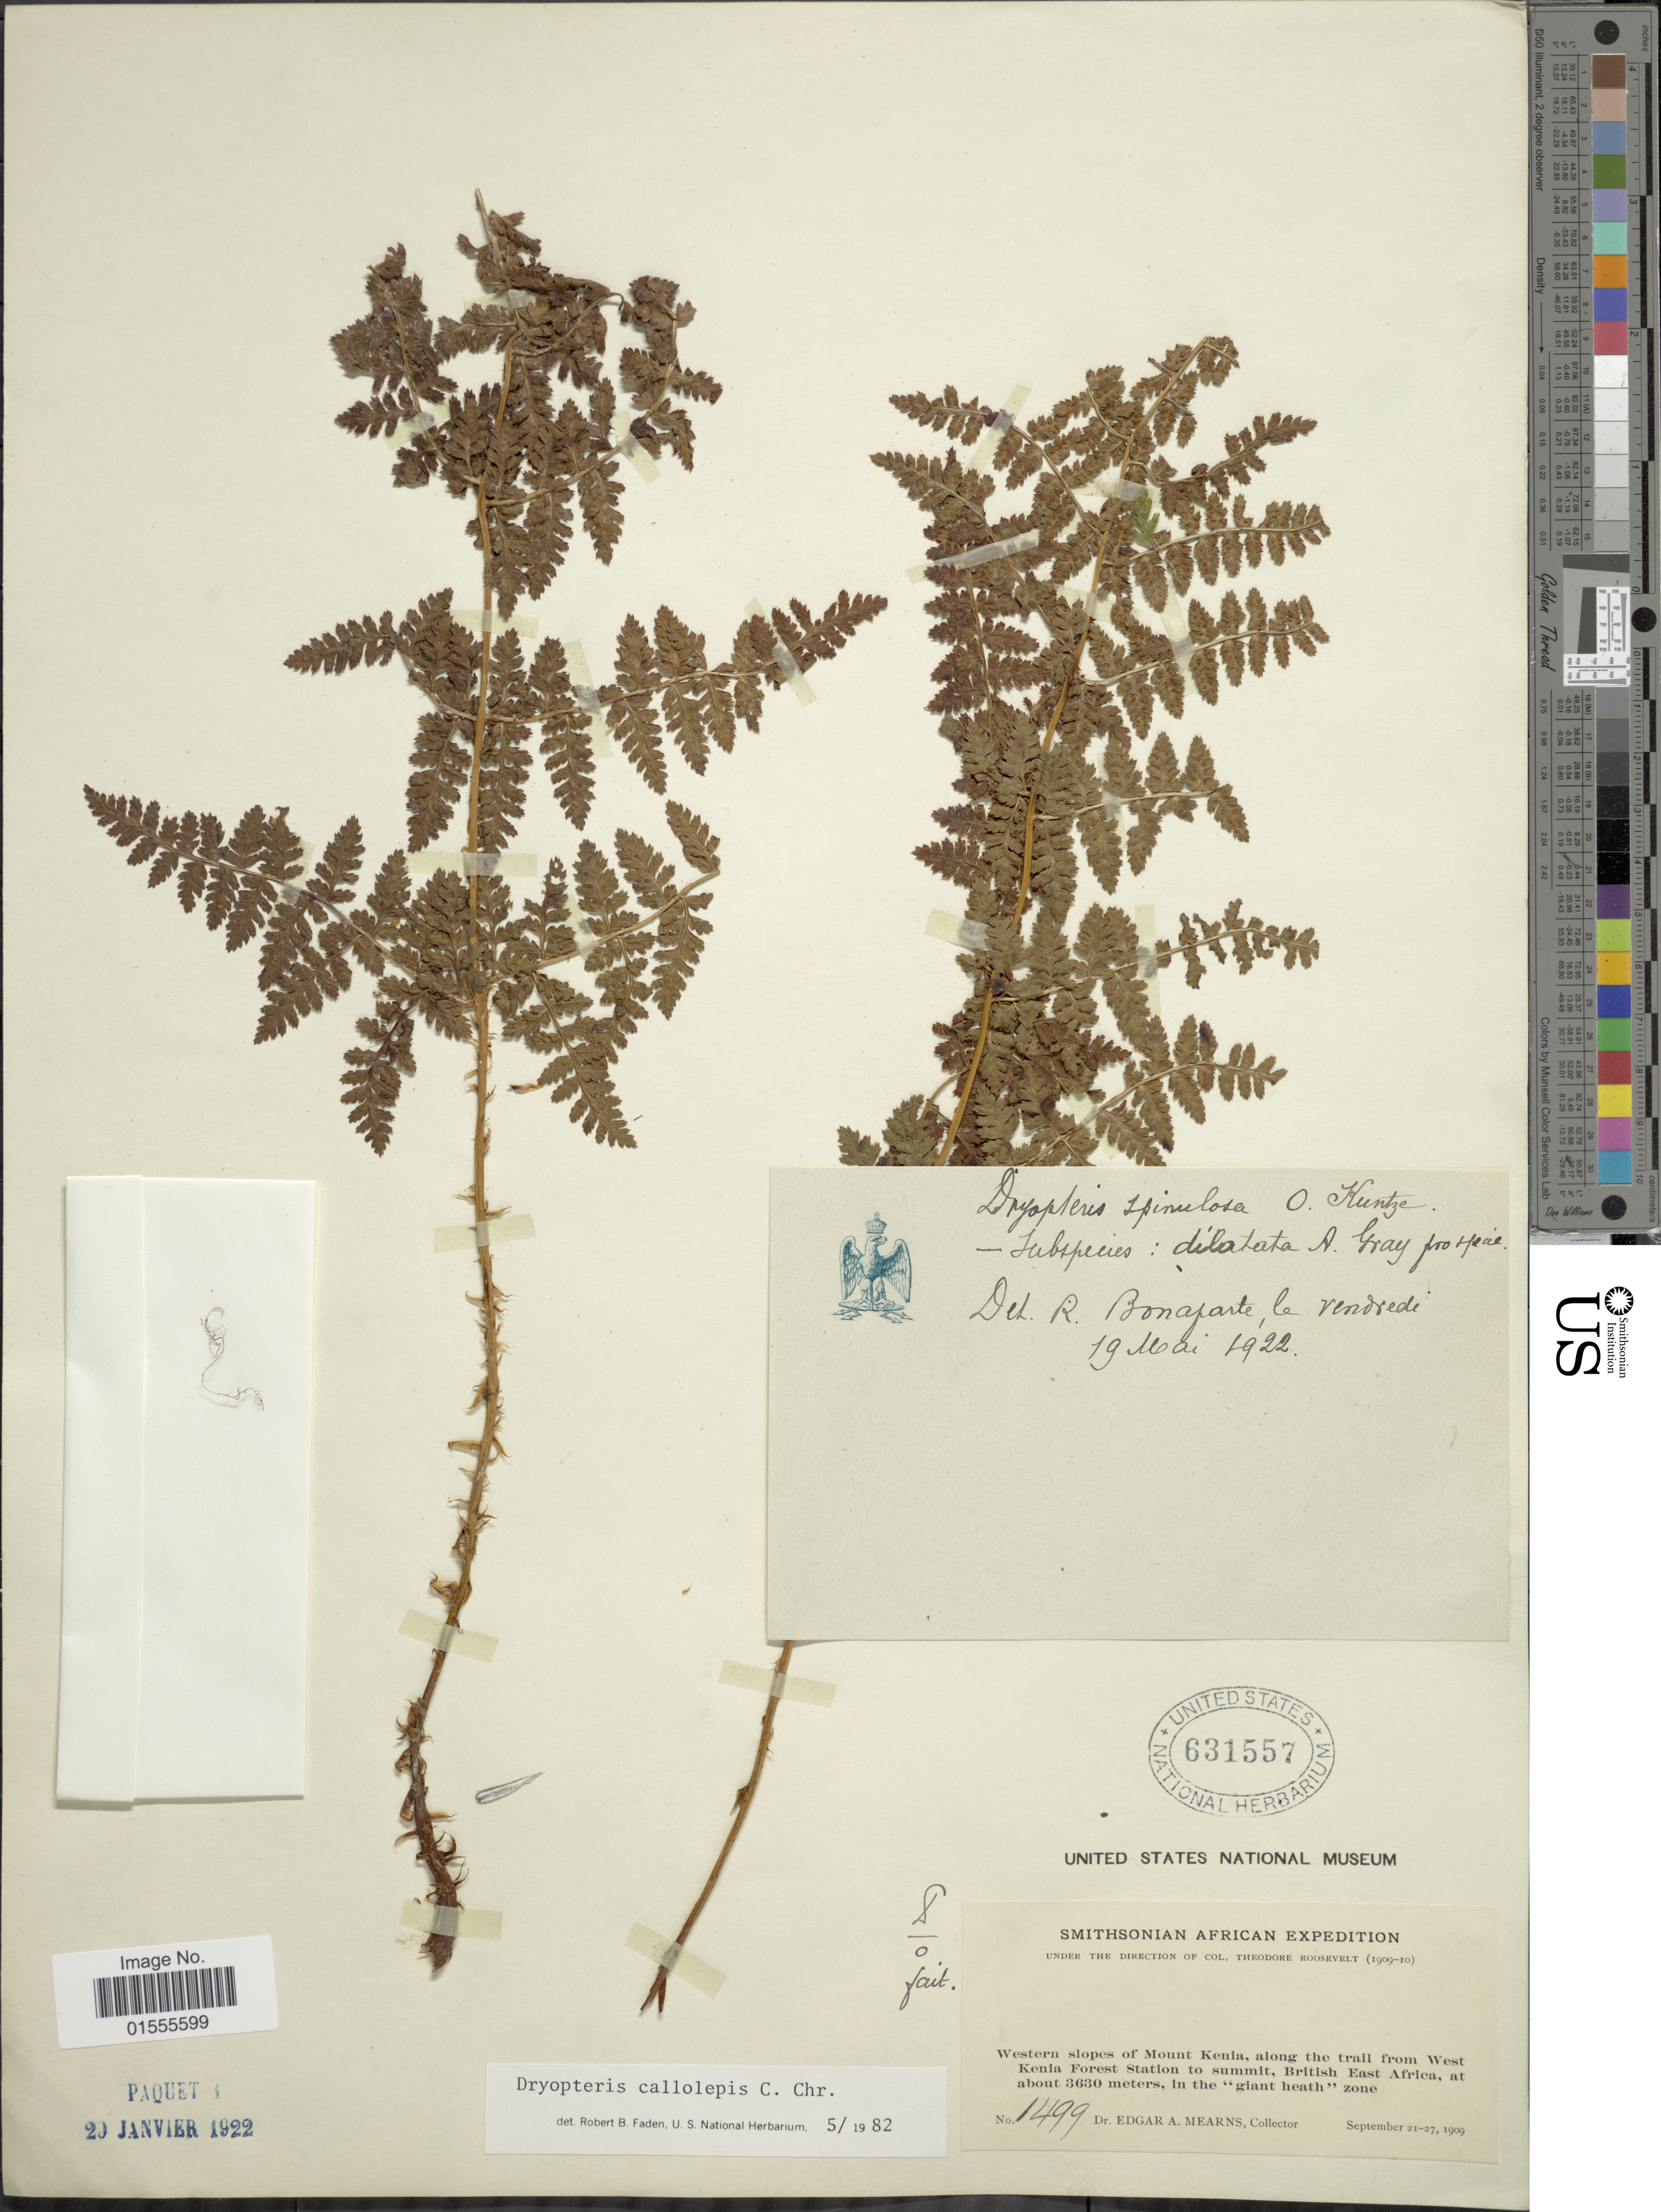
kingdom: Plantae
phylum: Tracheophyta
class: Polypodiopsida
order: Polypodiales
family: Dryopteridaceae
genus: Dryopteris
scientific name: Dryopteris antarctica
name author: (Baker) C. Chr.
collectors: E. A. Mearns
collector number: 1499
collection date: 1909-09-21/1909-09-27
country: Kenya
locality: Western slopes of Mount Kenia, along the trail from West Kenia Forest Station to summit, British East Africa, in the 'giant heath' zone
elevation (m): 3630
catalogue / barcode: US 631557